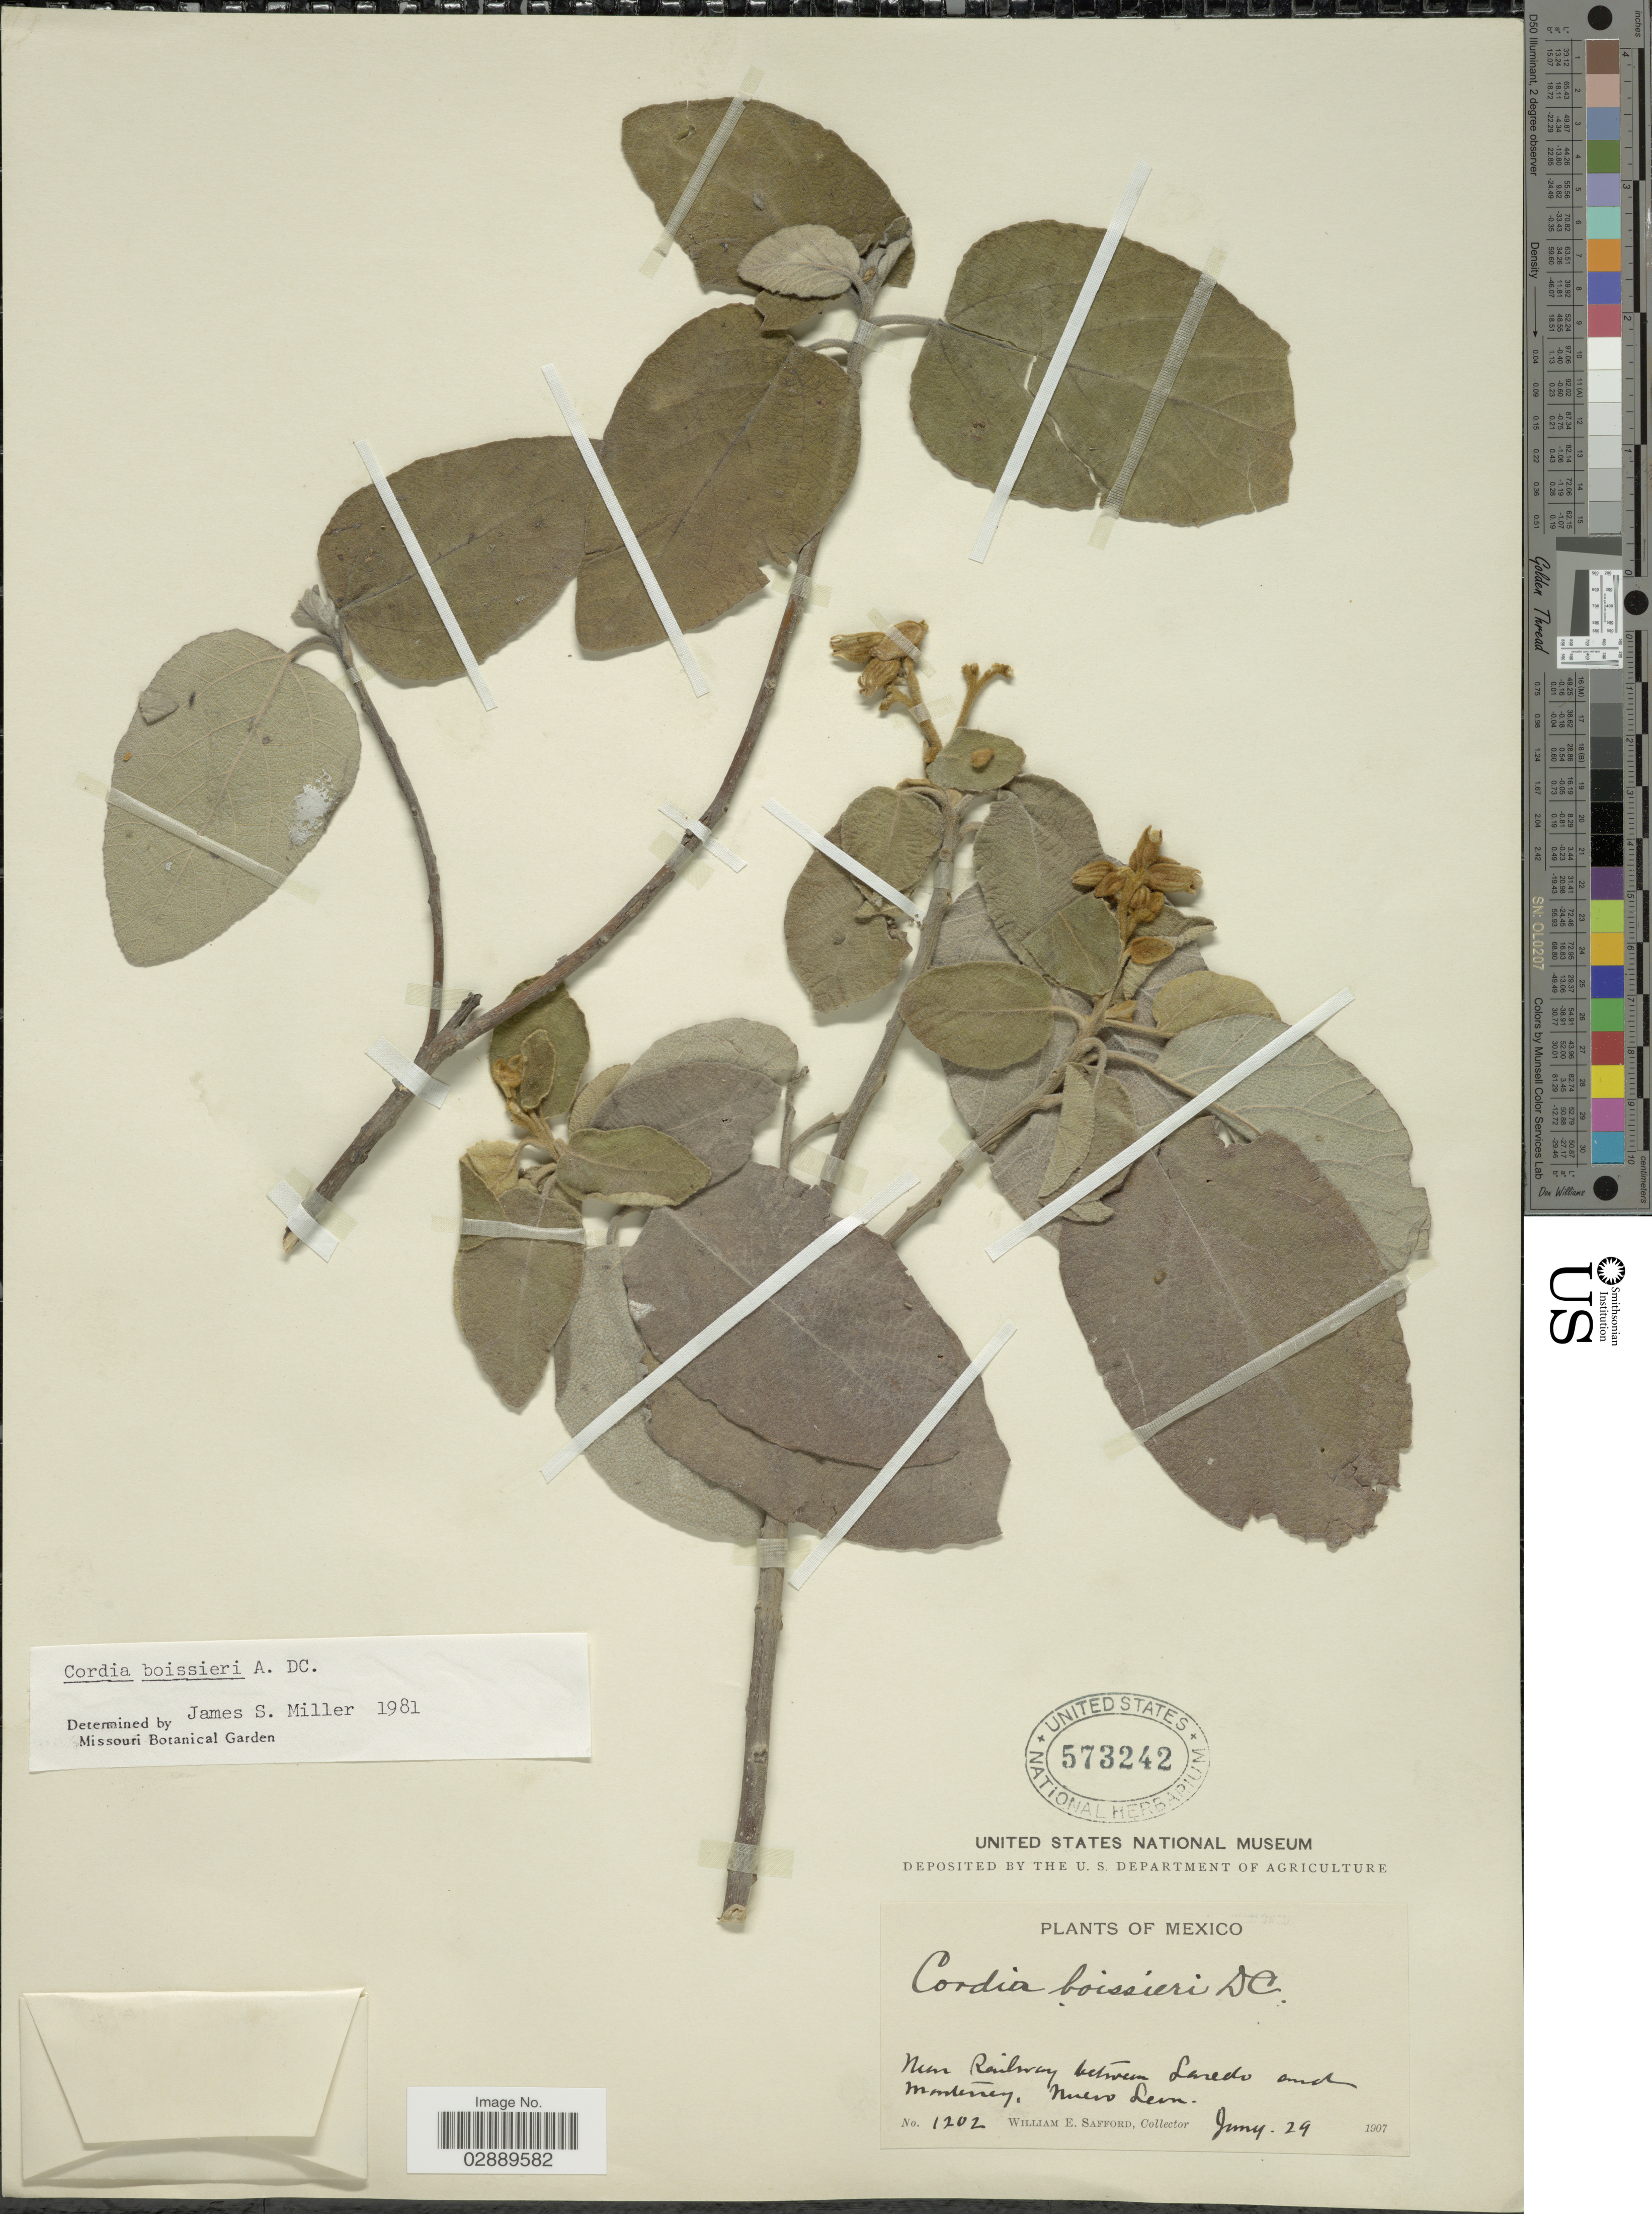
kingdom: Plantae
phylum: Tracheophyta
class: Magnoliopsida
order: Boraginales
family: Cordiaceae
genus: Cordia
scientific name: Cordia boissieri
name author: A. DC.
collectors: W. E. Safford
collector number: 1202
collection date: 1907-06-29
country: Mexico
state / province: Nuevo León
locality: Near Railway between Laredo and Monterey.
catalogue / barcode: US 573242